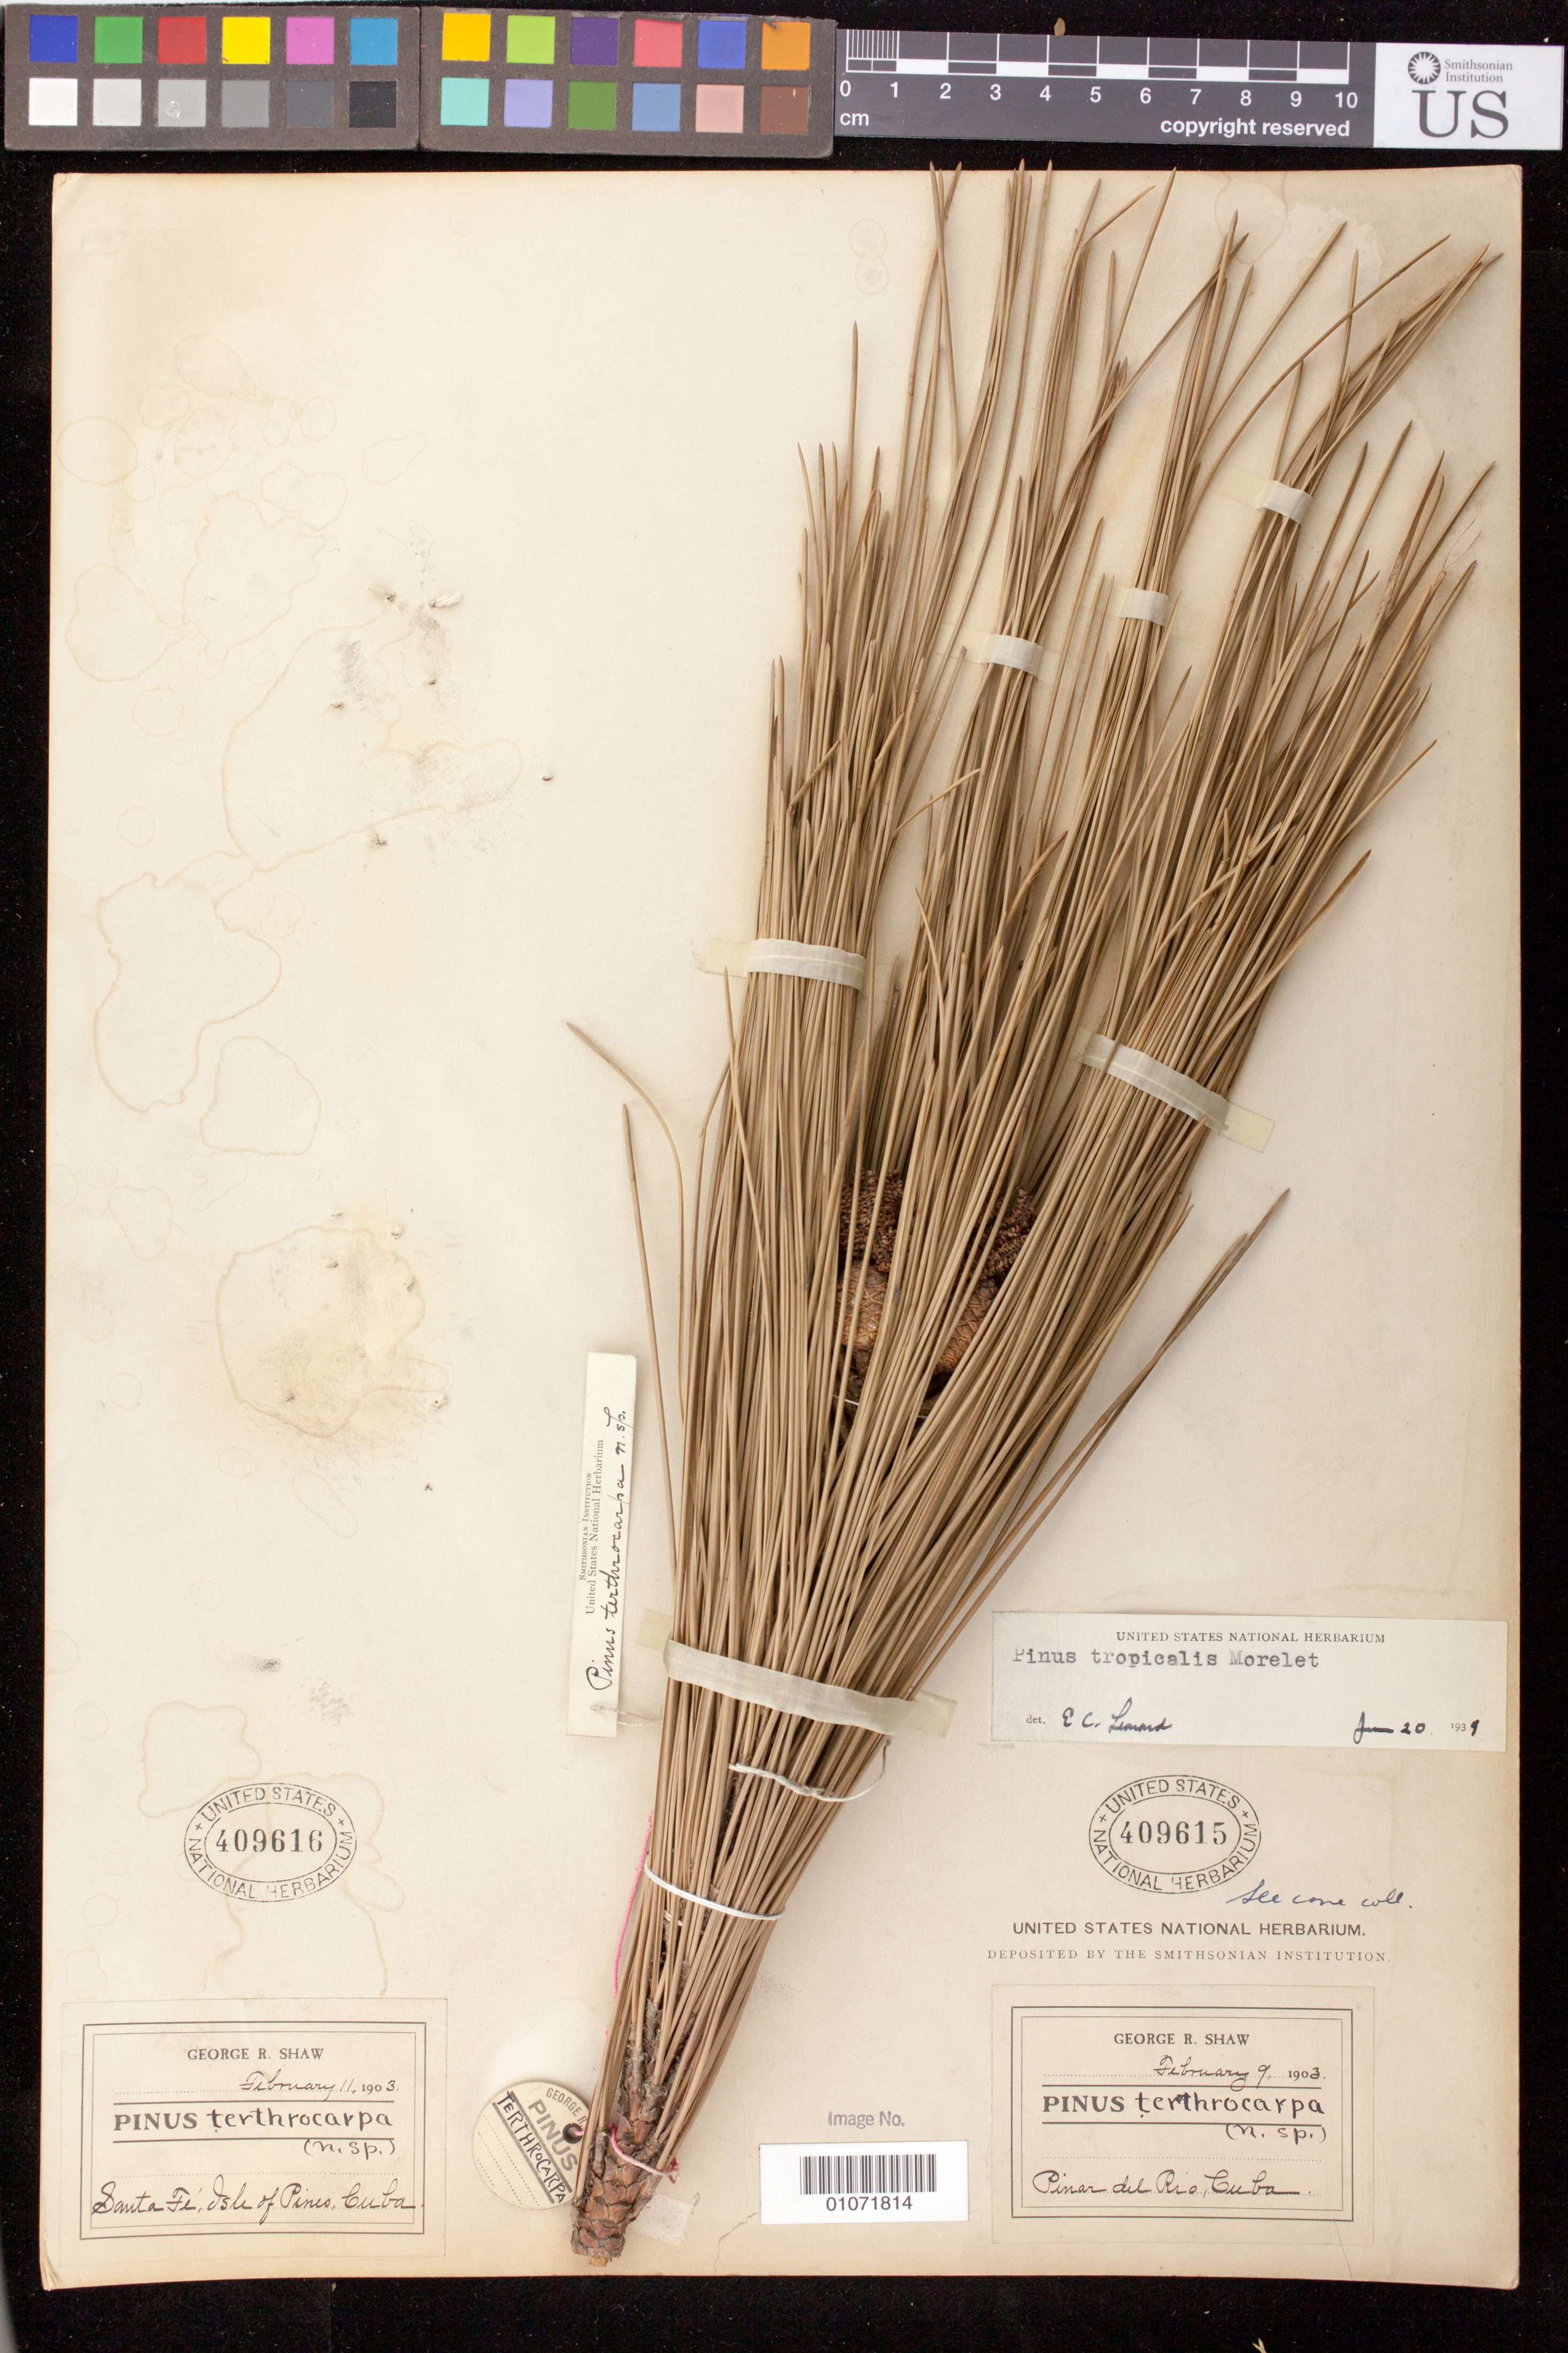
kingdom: Plantae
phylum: Tracheophyta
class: Pinopsida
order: Pinales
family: Pinaceae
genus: Pinus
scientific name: Pinus tropicalis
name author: Morelet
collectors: G. R. Shaw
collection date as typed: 09 Feb 1903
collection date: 1903-02-09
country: Cuba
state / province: Pinar del Río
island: Isla de la Juventud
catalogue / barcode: US 409615-2